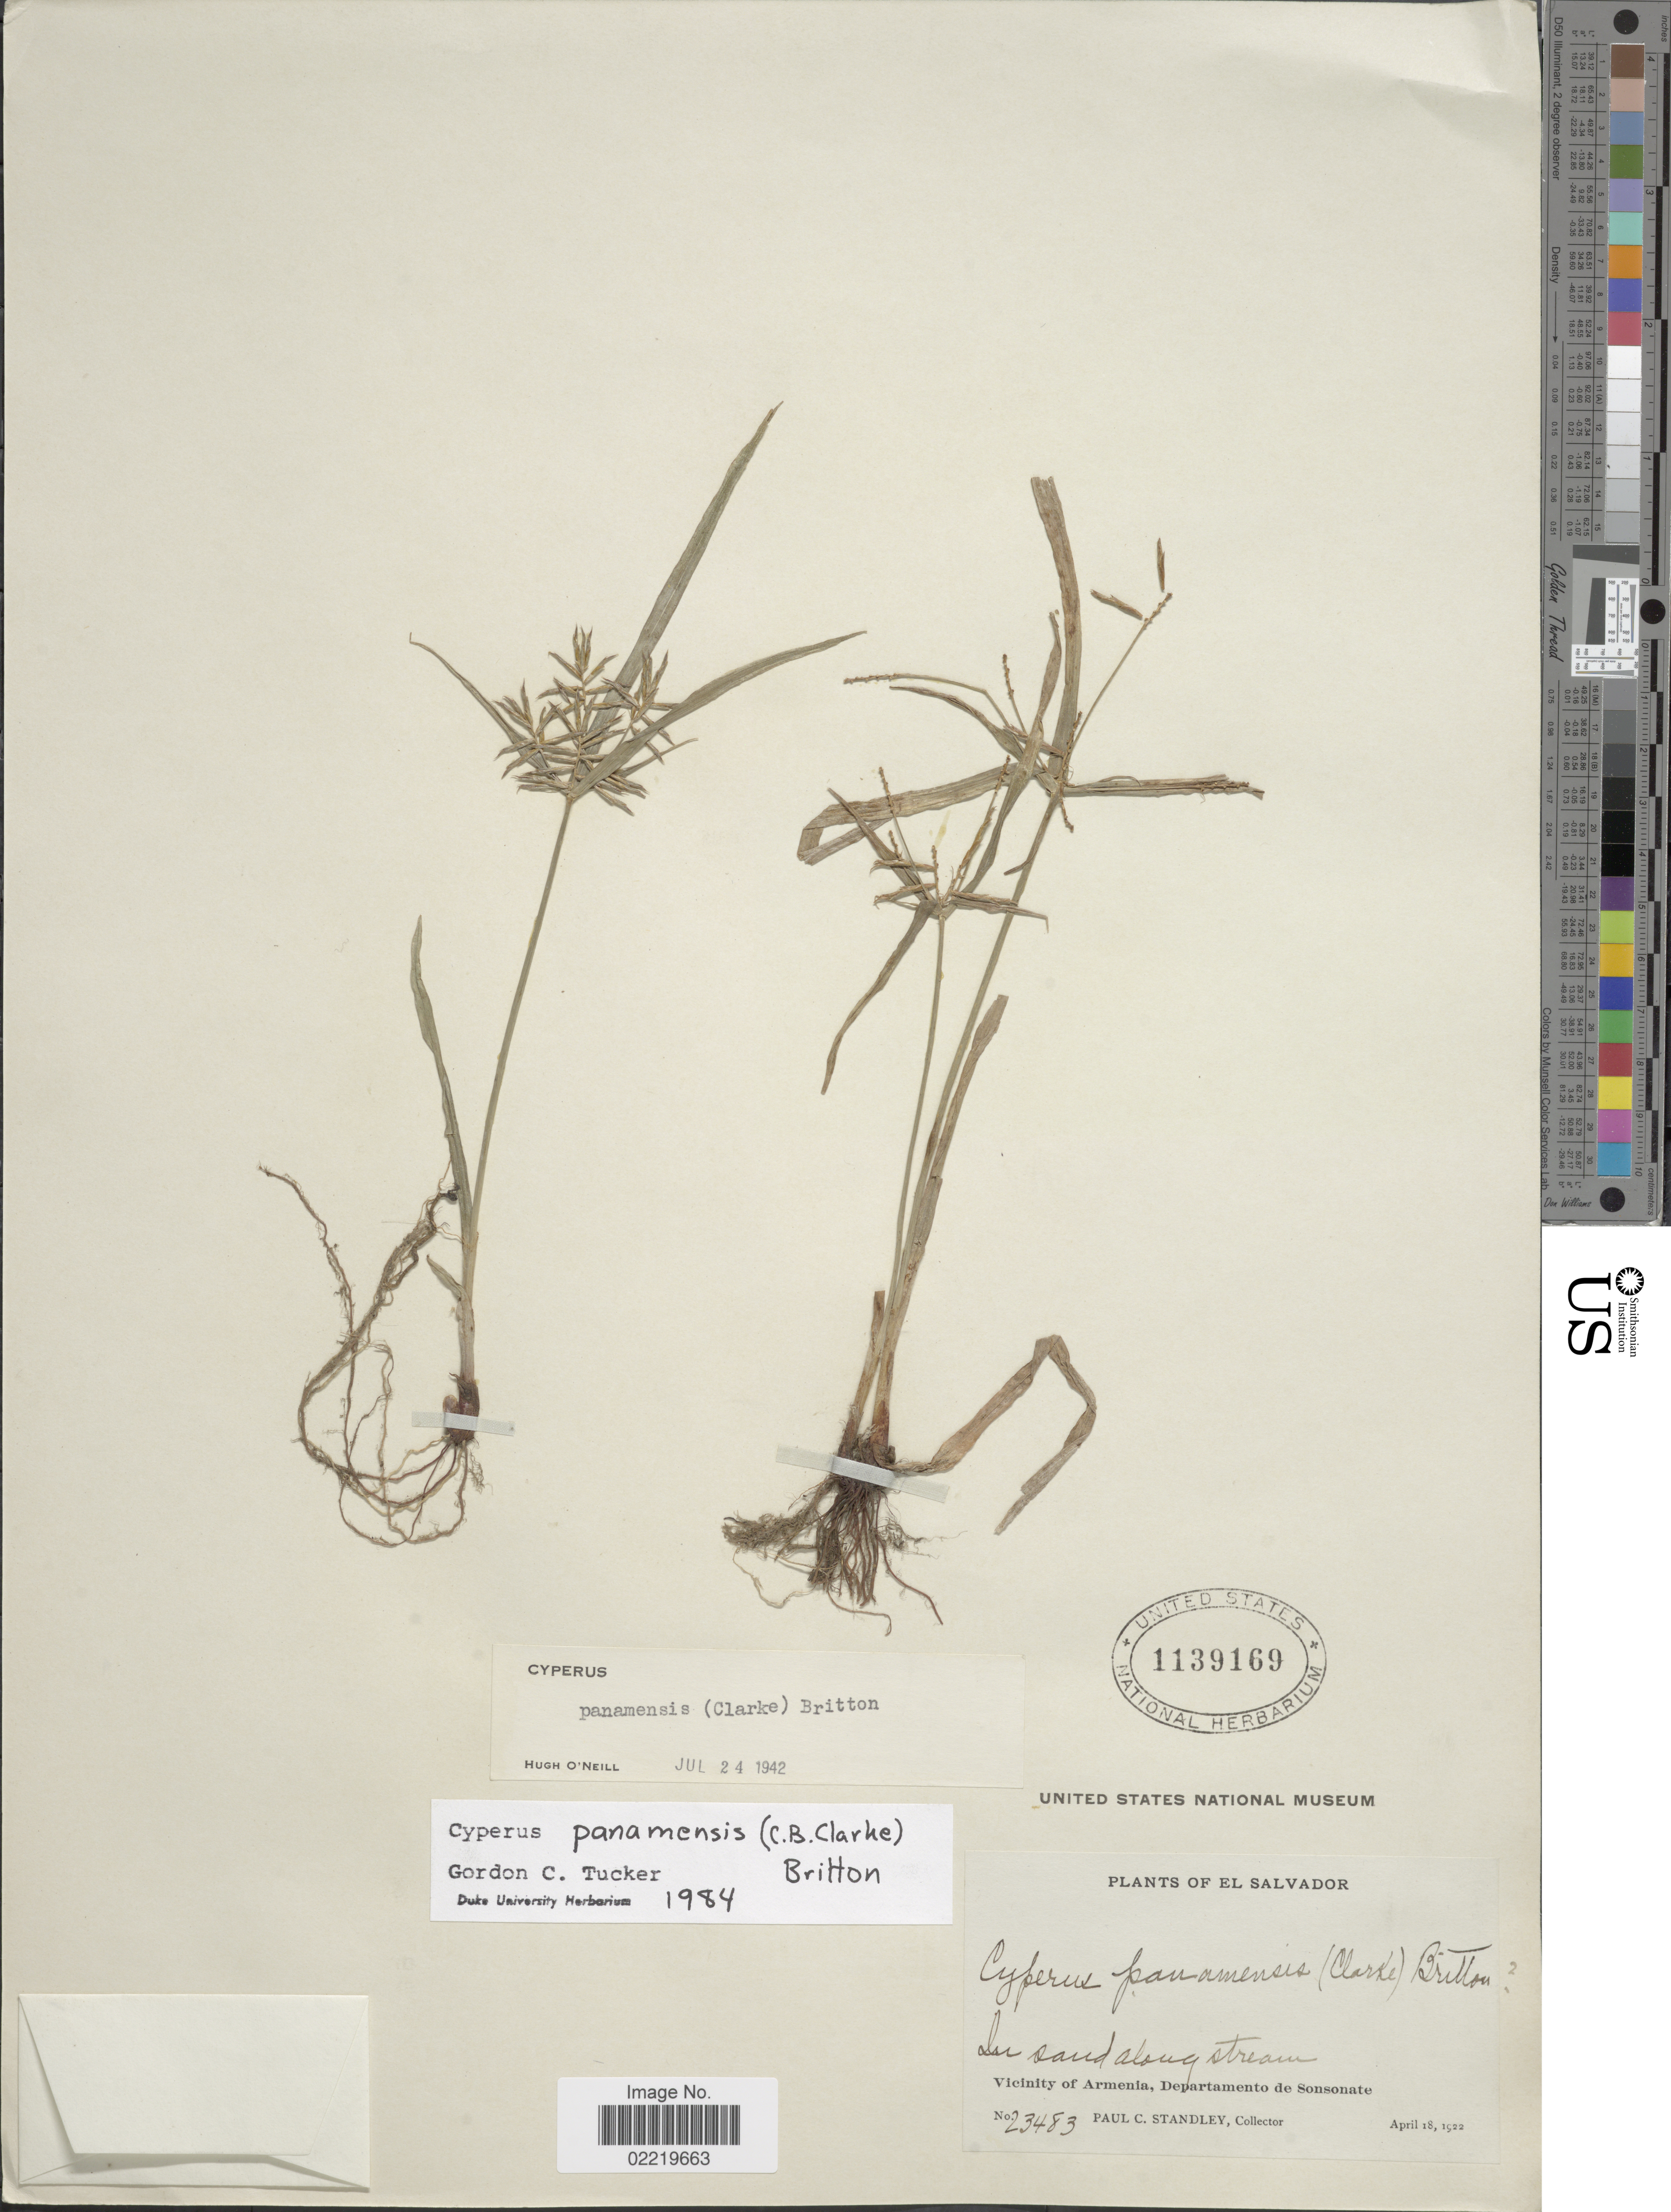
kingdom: Plantae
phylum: Tracheophyta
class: Liliopsida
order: Poales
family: Cyperaceae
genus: Cyperus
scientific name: Cyperus panamensis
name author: (C.B. Clarke) Britton ex Standl.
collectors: P. C. Standley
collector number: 23483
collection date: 1922-04-18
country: El Salvador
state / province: Sonsonate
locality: In sand along stream, Vicinity of Armenia, Departamento de Sonsonate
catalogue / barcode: US 1139169